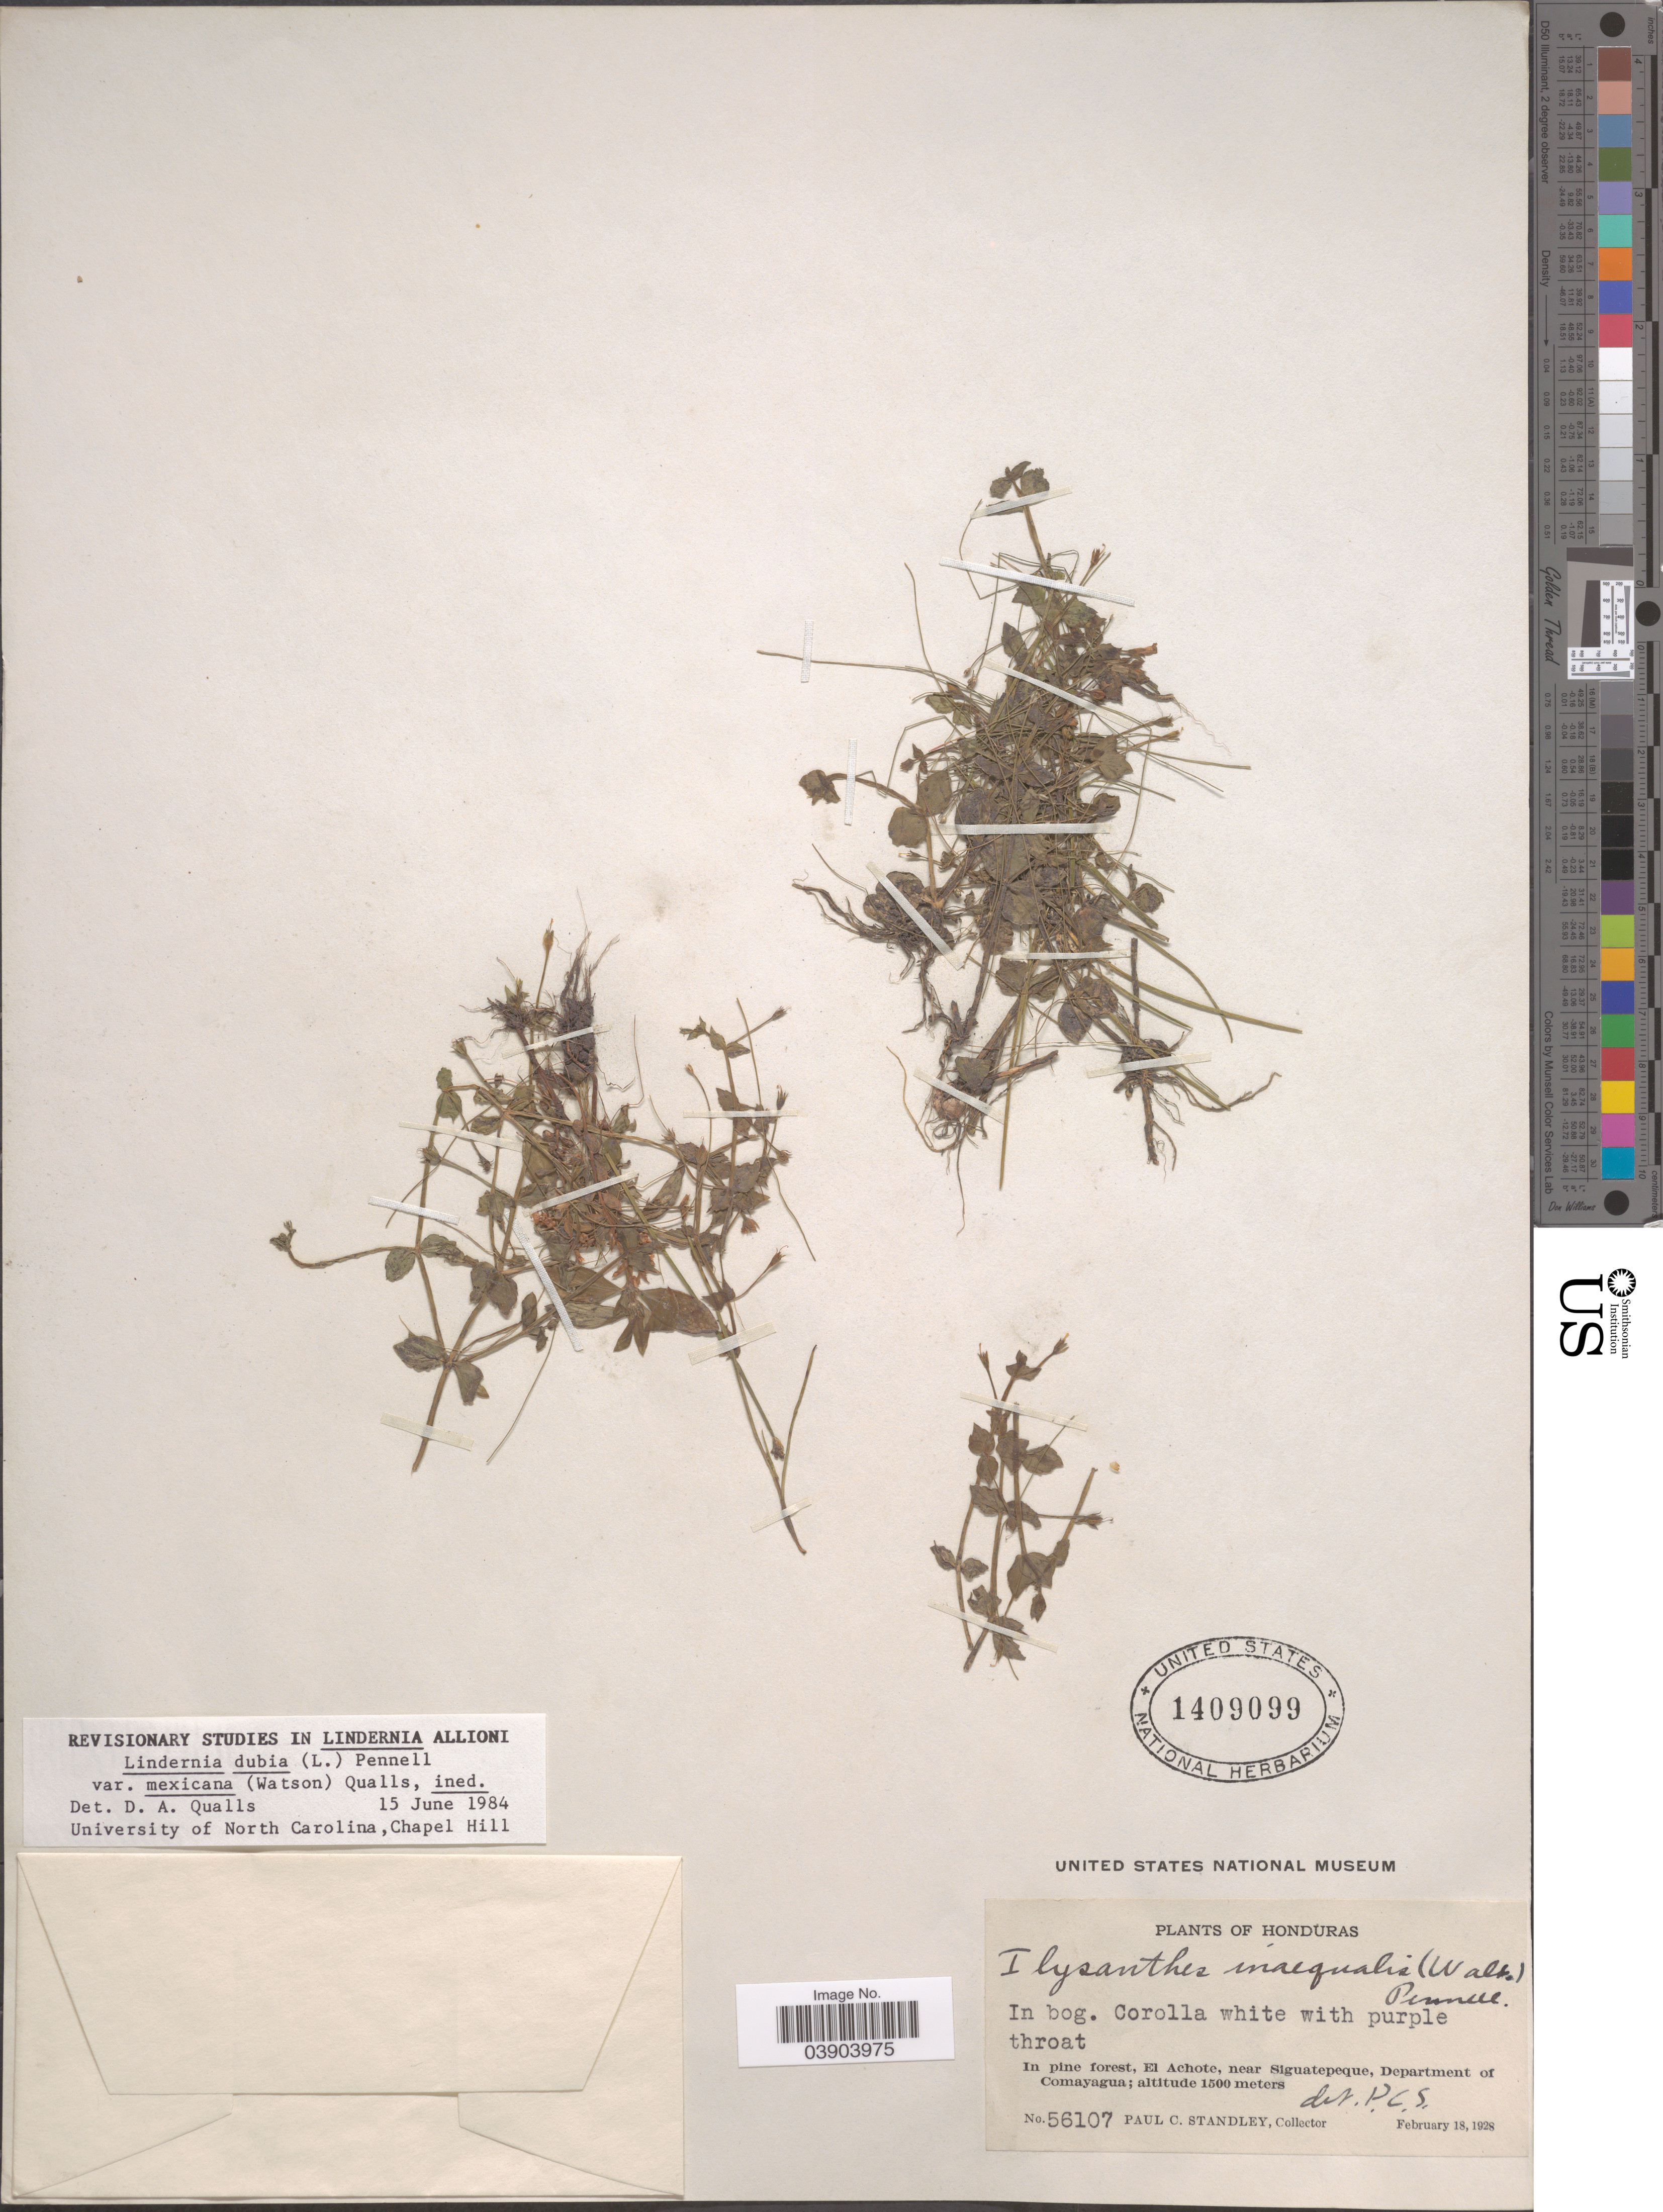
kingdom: Plantae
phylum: Tracheophyta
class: Magnoliopsida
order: Lamiales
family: Linderniaceae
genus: Lindernia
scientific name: Lindernia dubia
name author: (L.) Pennell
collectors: P. C. Standley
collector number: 56107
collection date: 1928-02-18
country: Honduras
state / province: Comayagua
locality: El Achote, near Siguatepeque, Department of Comayagua.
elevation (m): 1500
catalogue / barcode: US 1409099